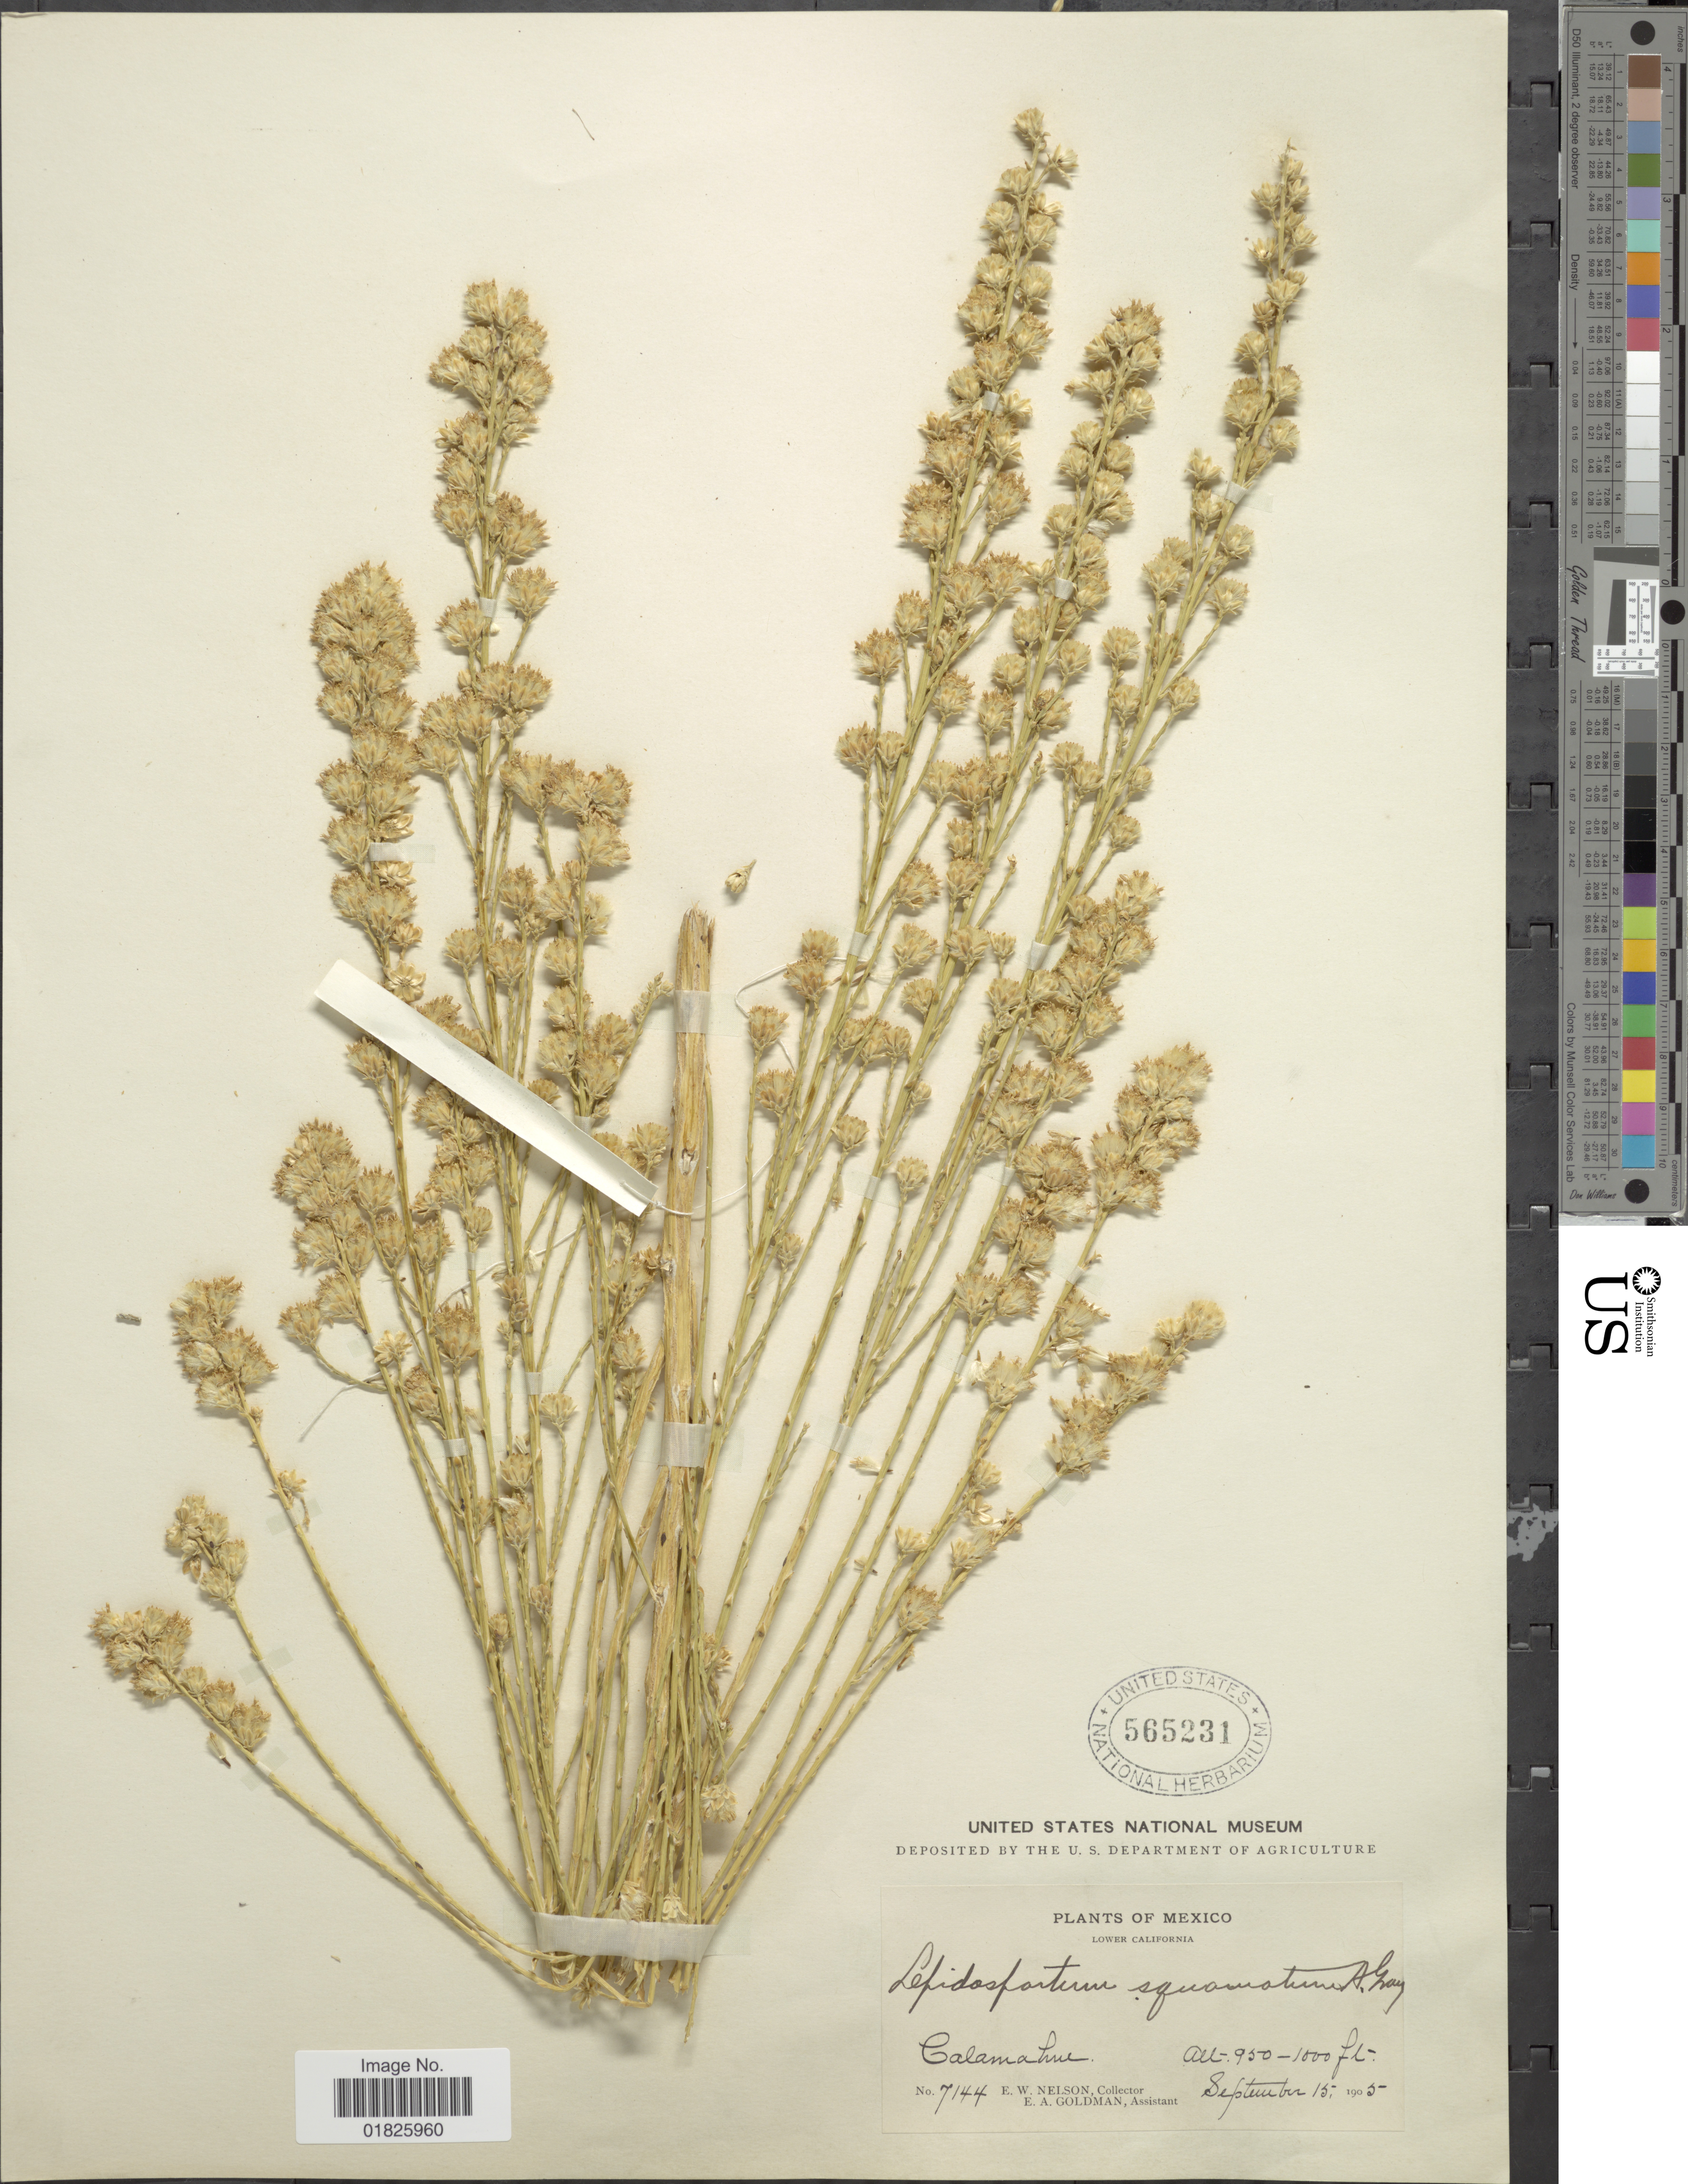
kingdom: Plantae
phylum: Tracheophyta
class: Magnoliopsida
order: Asterales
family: Asteraceae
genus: Lepidospartum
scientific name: Lepidospartum squamatum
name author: A. Gray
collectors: E. W. Nelson & E. A. Goldman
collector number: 7144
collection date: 1905-09-15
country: Mexico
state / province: Baja California Sur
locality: Lower California, Calamahue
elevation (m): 290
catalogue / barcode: US 565231